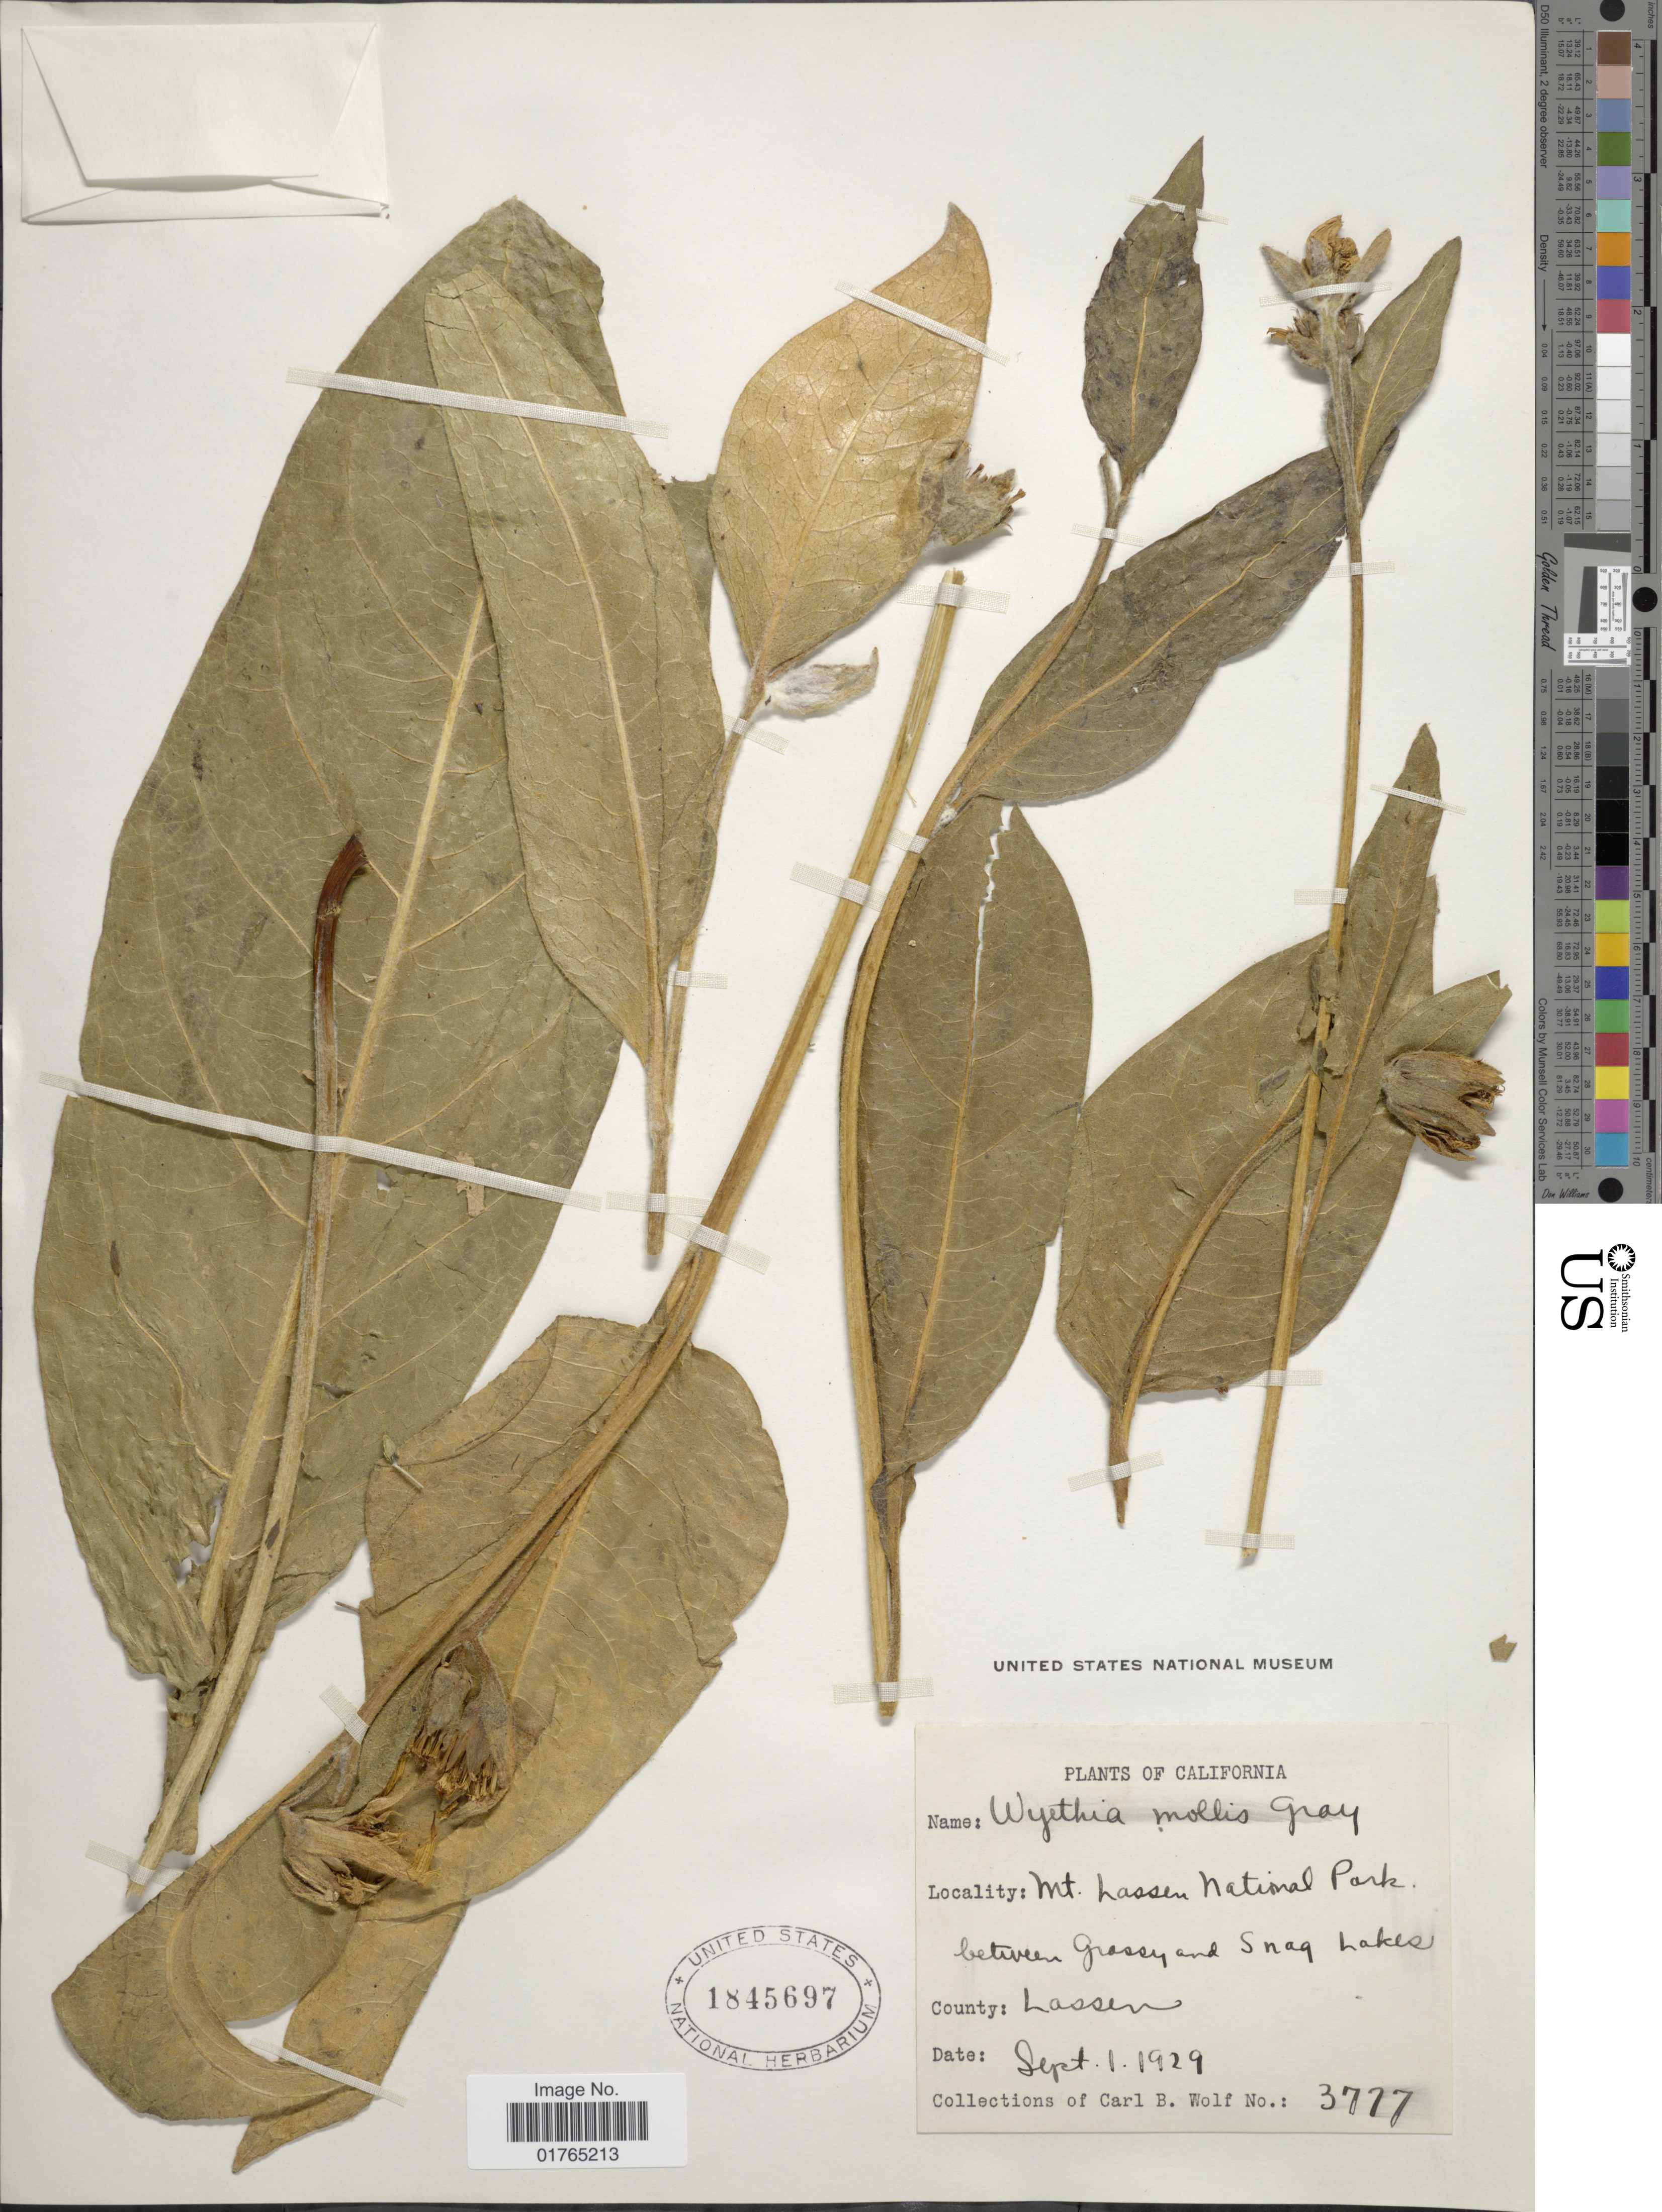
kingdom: Plantae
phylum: Tracheophyta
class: Magnoliopsida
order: Asterales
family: Asteraceae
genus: Wyethia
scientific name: Wyethia mollis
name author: A. Gray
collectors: C. B. Wolf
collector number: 3777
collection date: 1929-09-01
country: United States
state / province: California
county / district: Lassen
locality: Mt. Lassen National Park between Grassy and Snaq Lakes, County: Lassen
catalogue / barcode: US 1845697